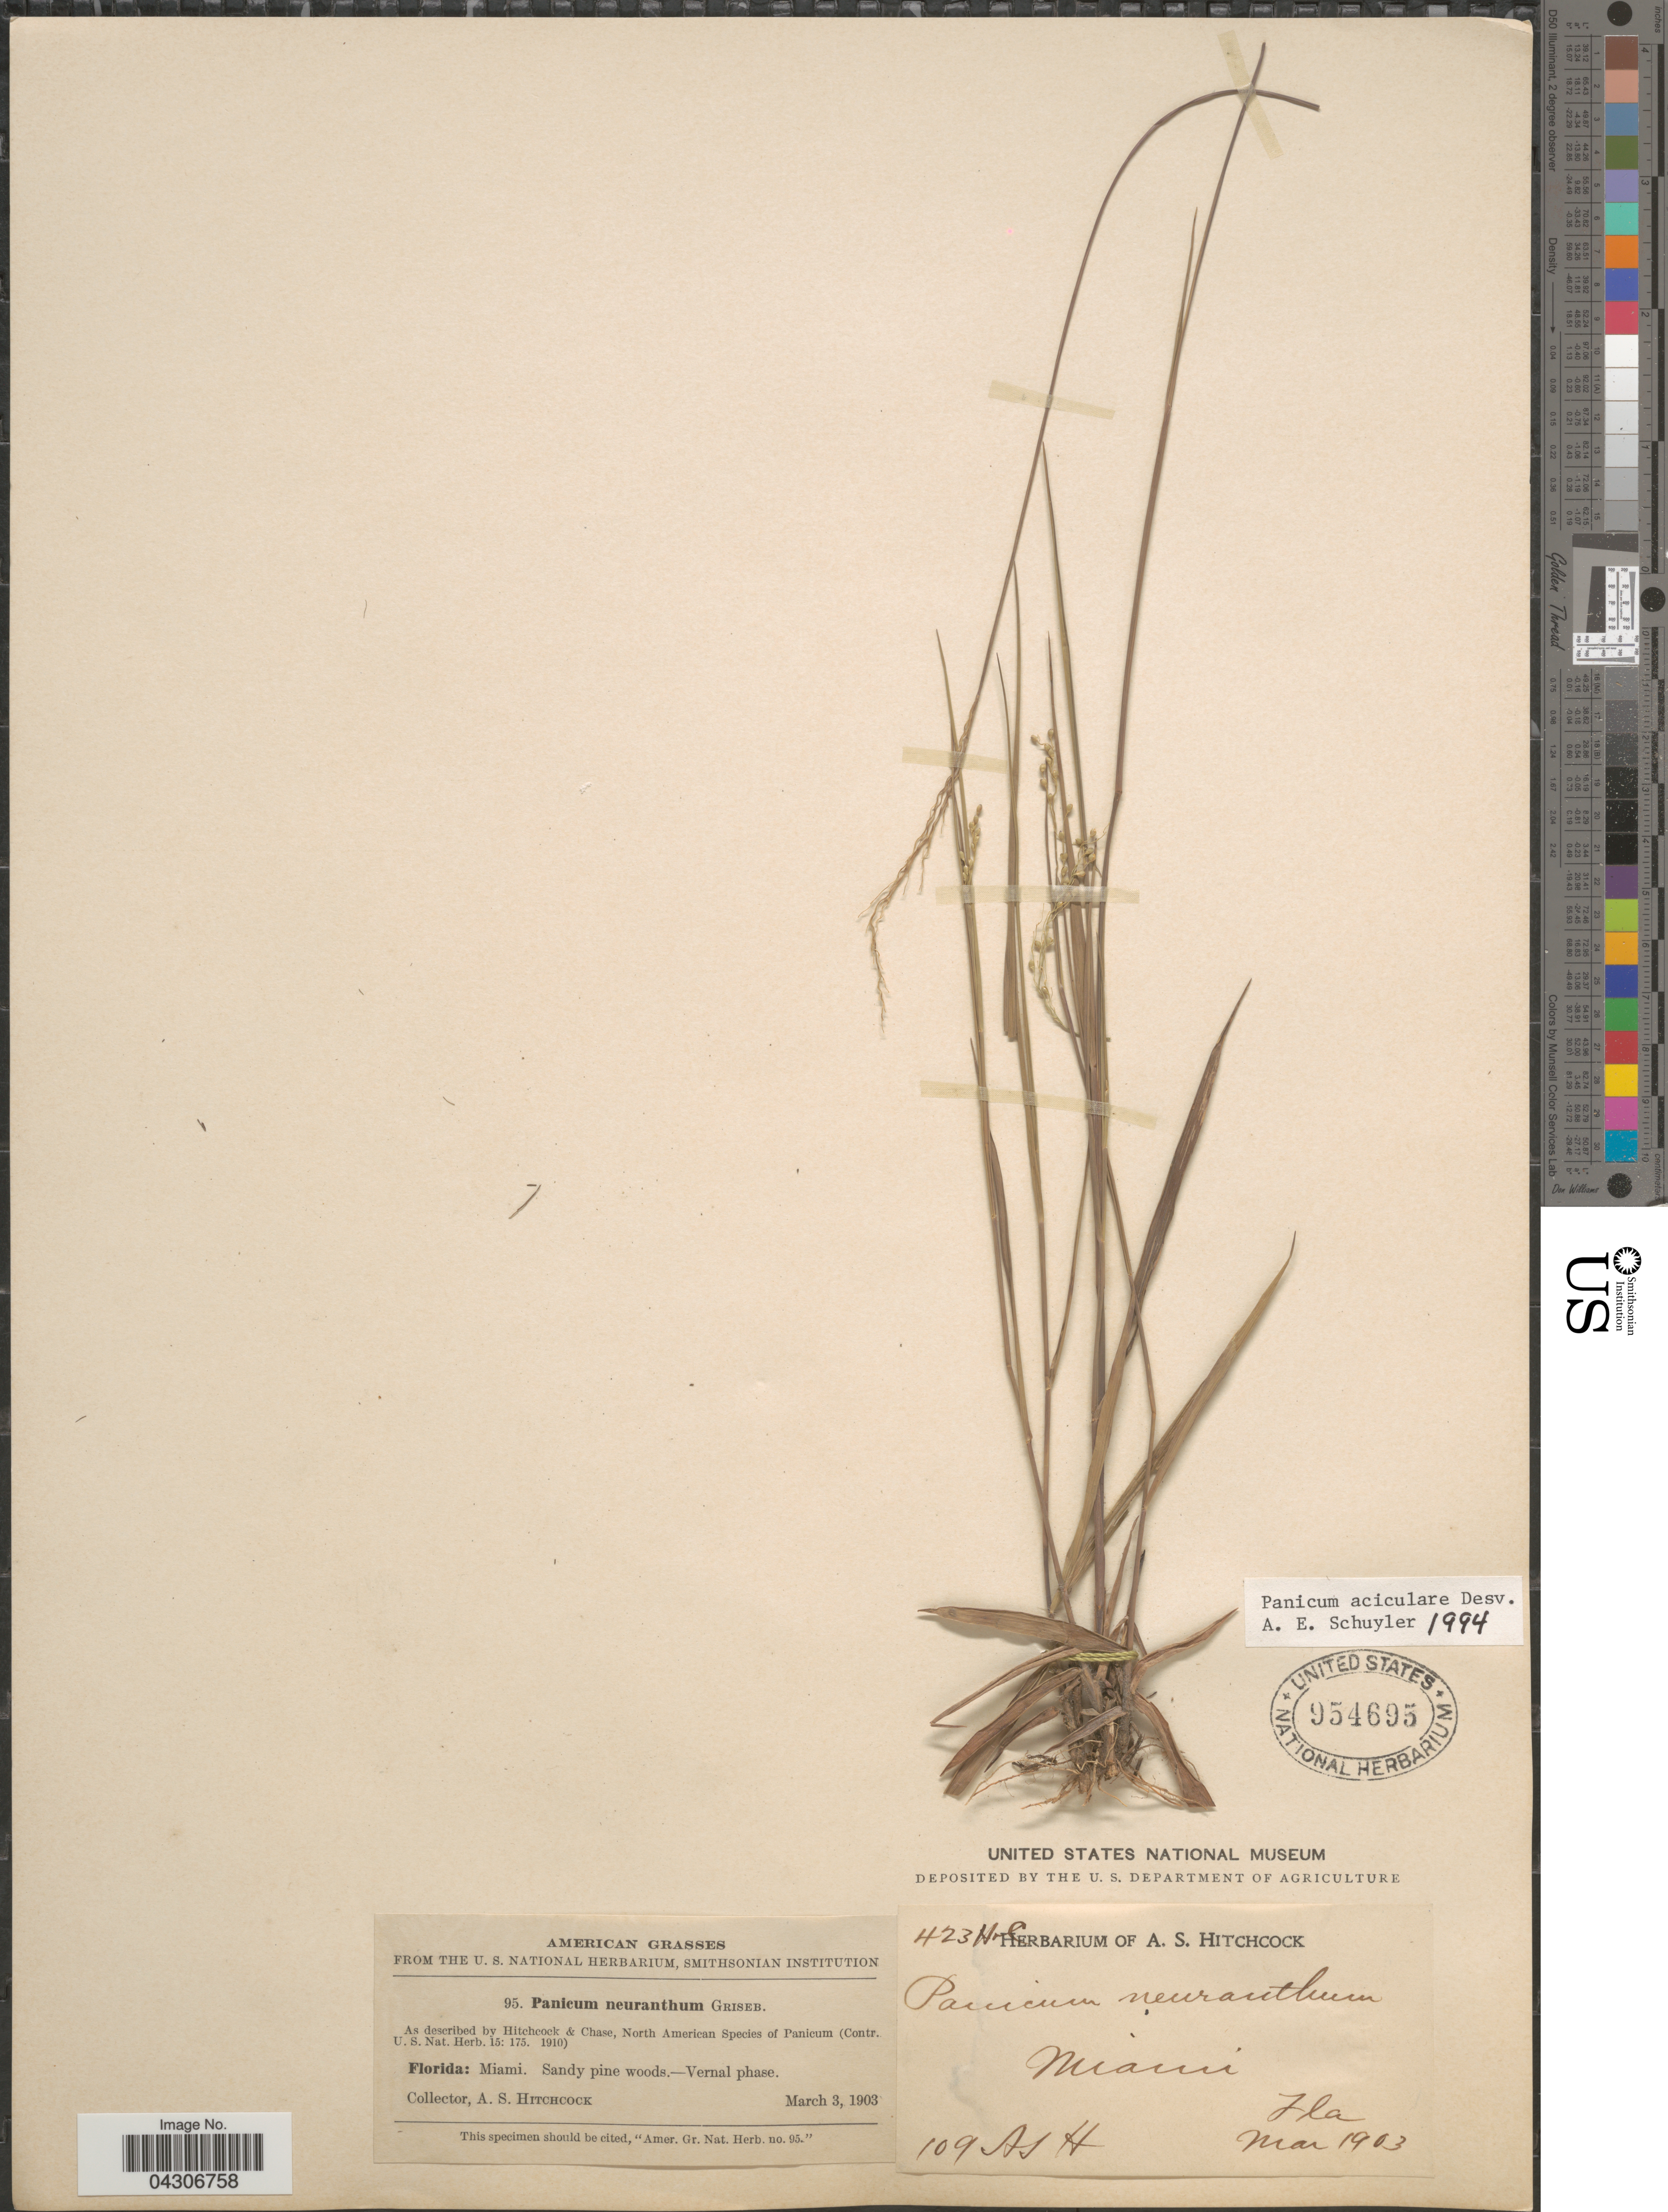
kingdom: Plantae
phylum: Tracheophyta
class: Liliopsida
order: Poales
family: Poaceae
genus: Dichanthelium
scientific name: Dichanthelium aciculare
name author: (Desv. ex Poir.) Gould & C.A. Clark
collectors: A. S. Hitchcock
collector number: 95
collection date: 1903-03-03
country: United States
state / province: Florida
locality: Miami.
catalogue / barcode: US 954695